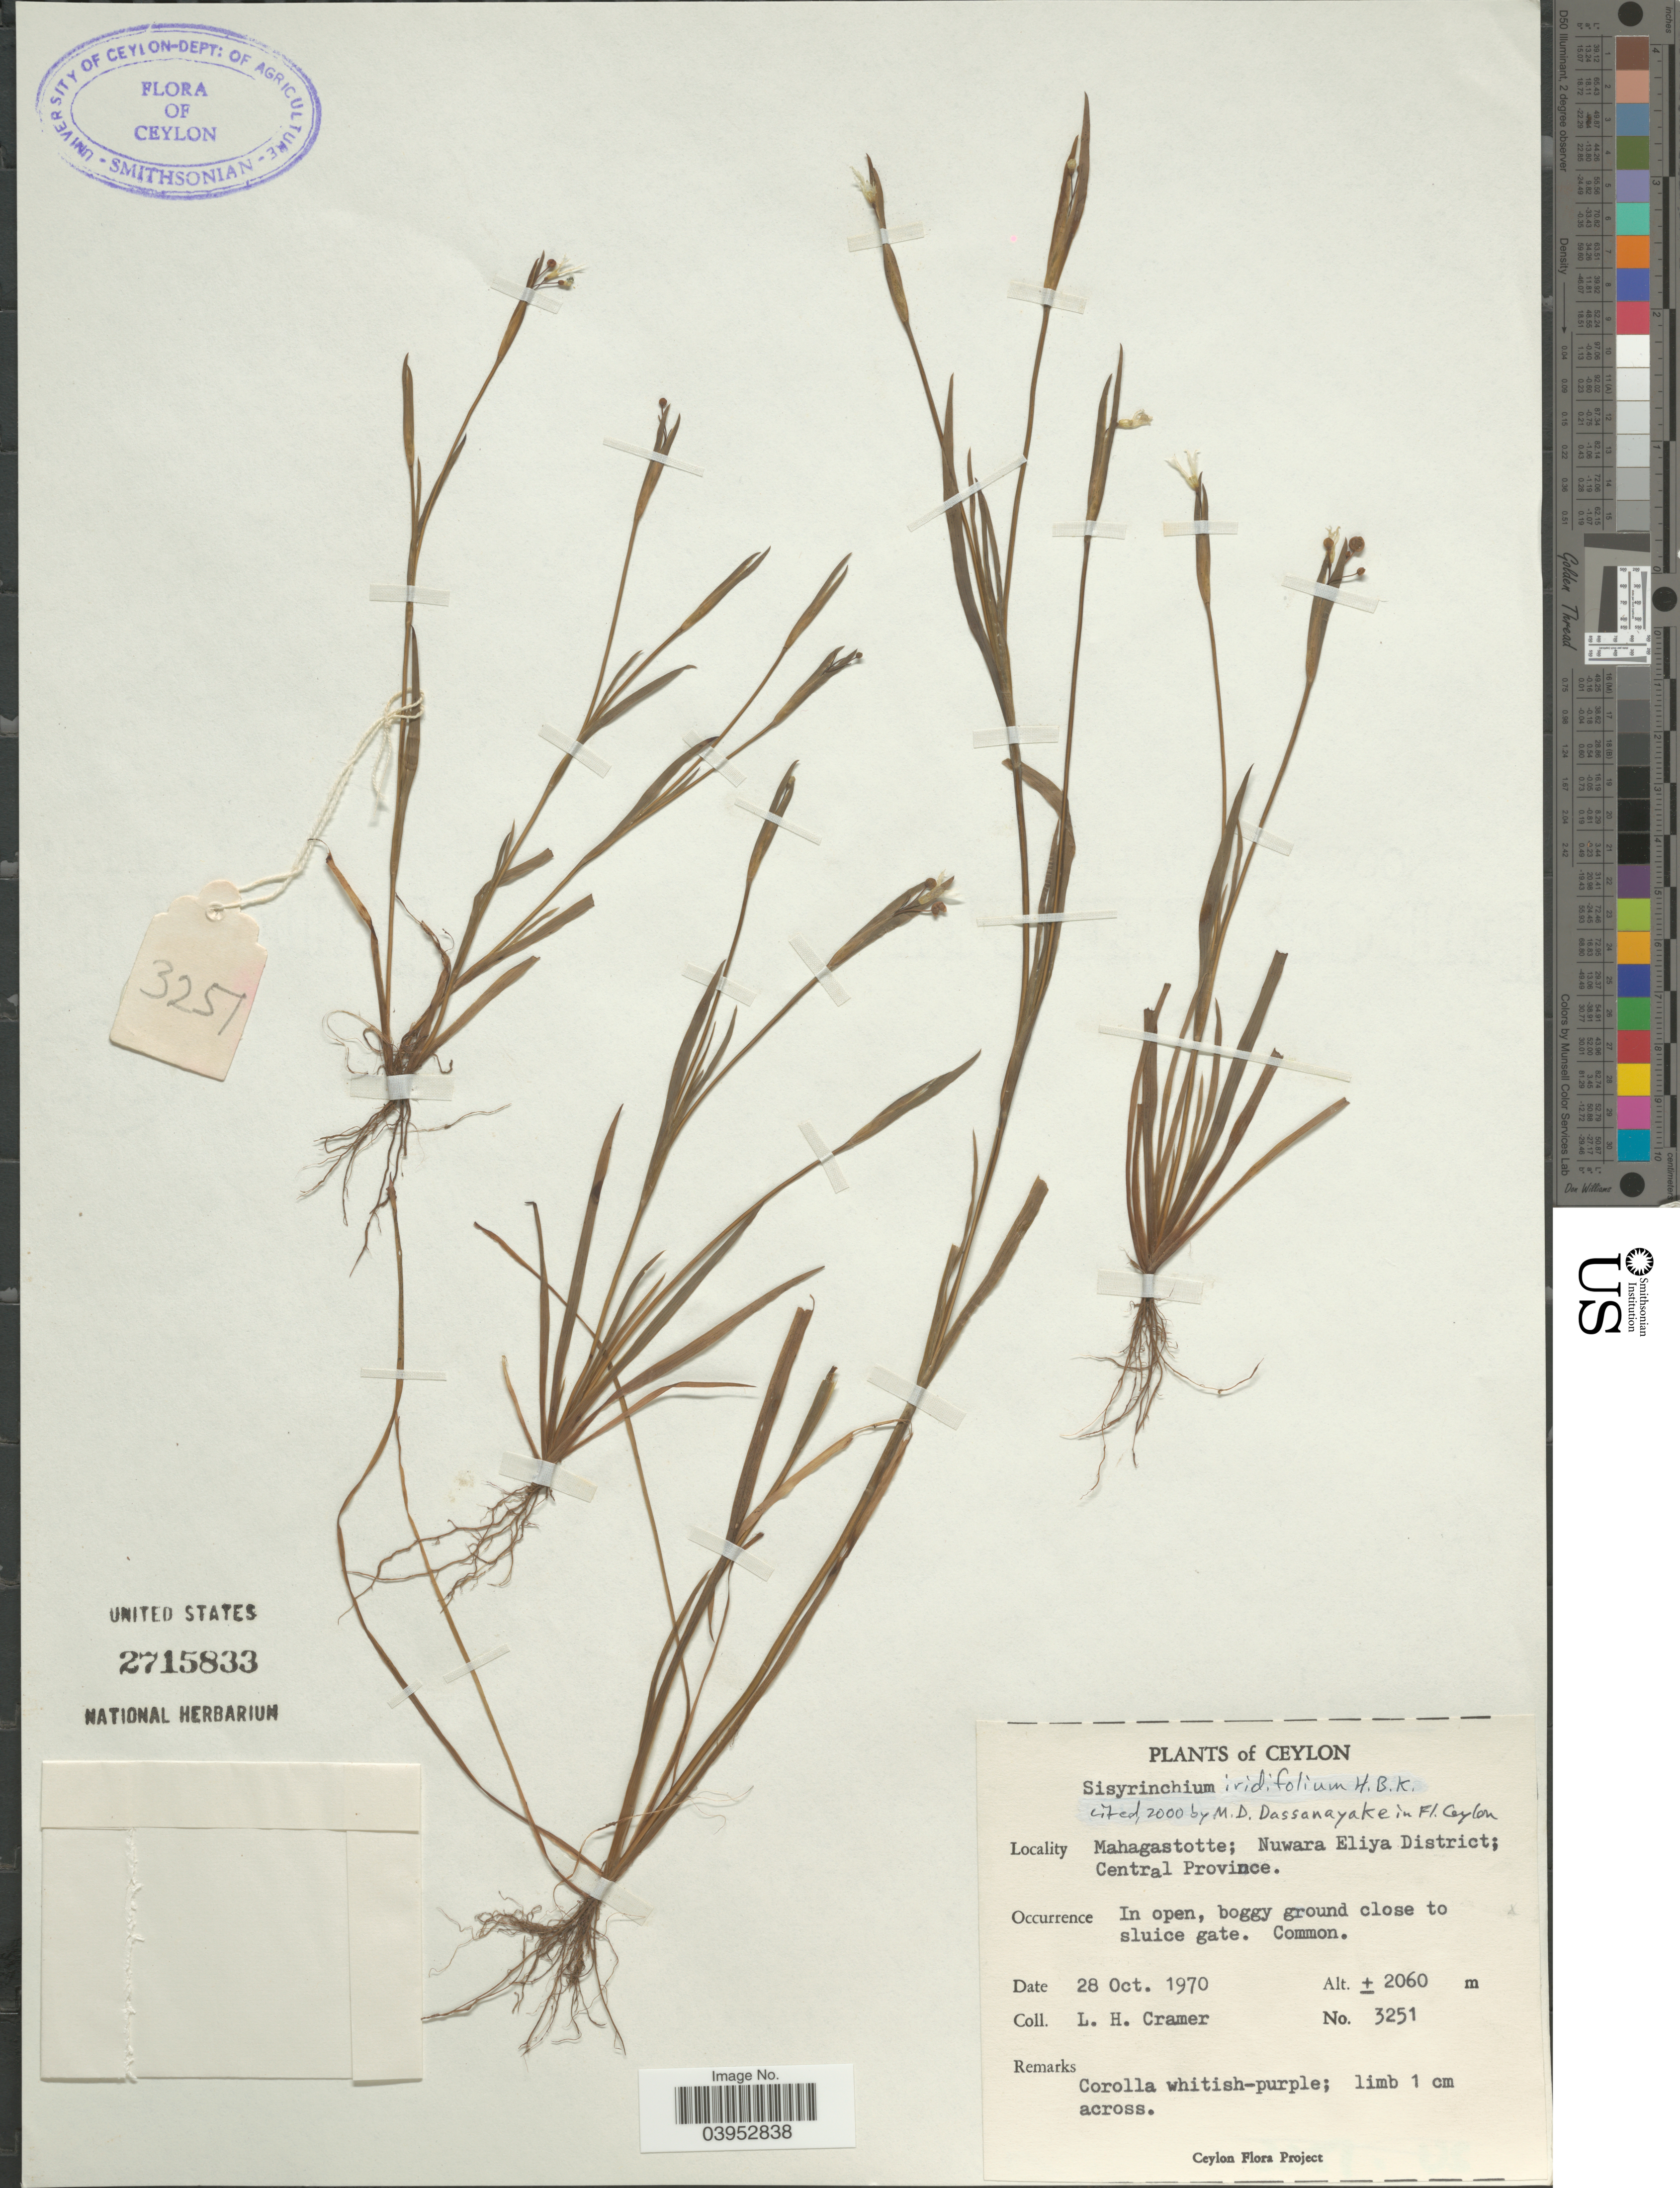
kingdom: Plantae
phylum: Tracheophyta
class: Liliopsida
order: Asparagales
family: Iridaceae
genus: Sisyrinchium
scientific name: Sisyrinchium iridifolium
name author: Kunth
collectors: L. H. Cramer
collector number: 3251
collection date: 1970-10-28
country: Sri Lanka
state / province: Central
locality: Ceylon. Mahagastotte; Nuwara Eliya District.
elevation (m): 2060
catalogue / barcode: US 2715833